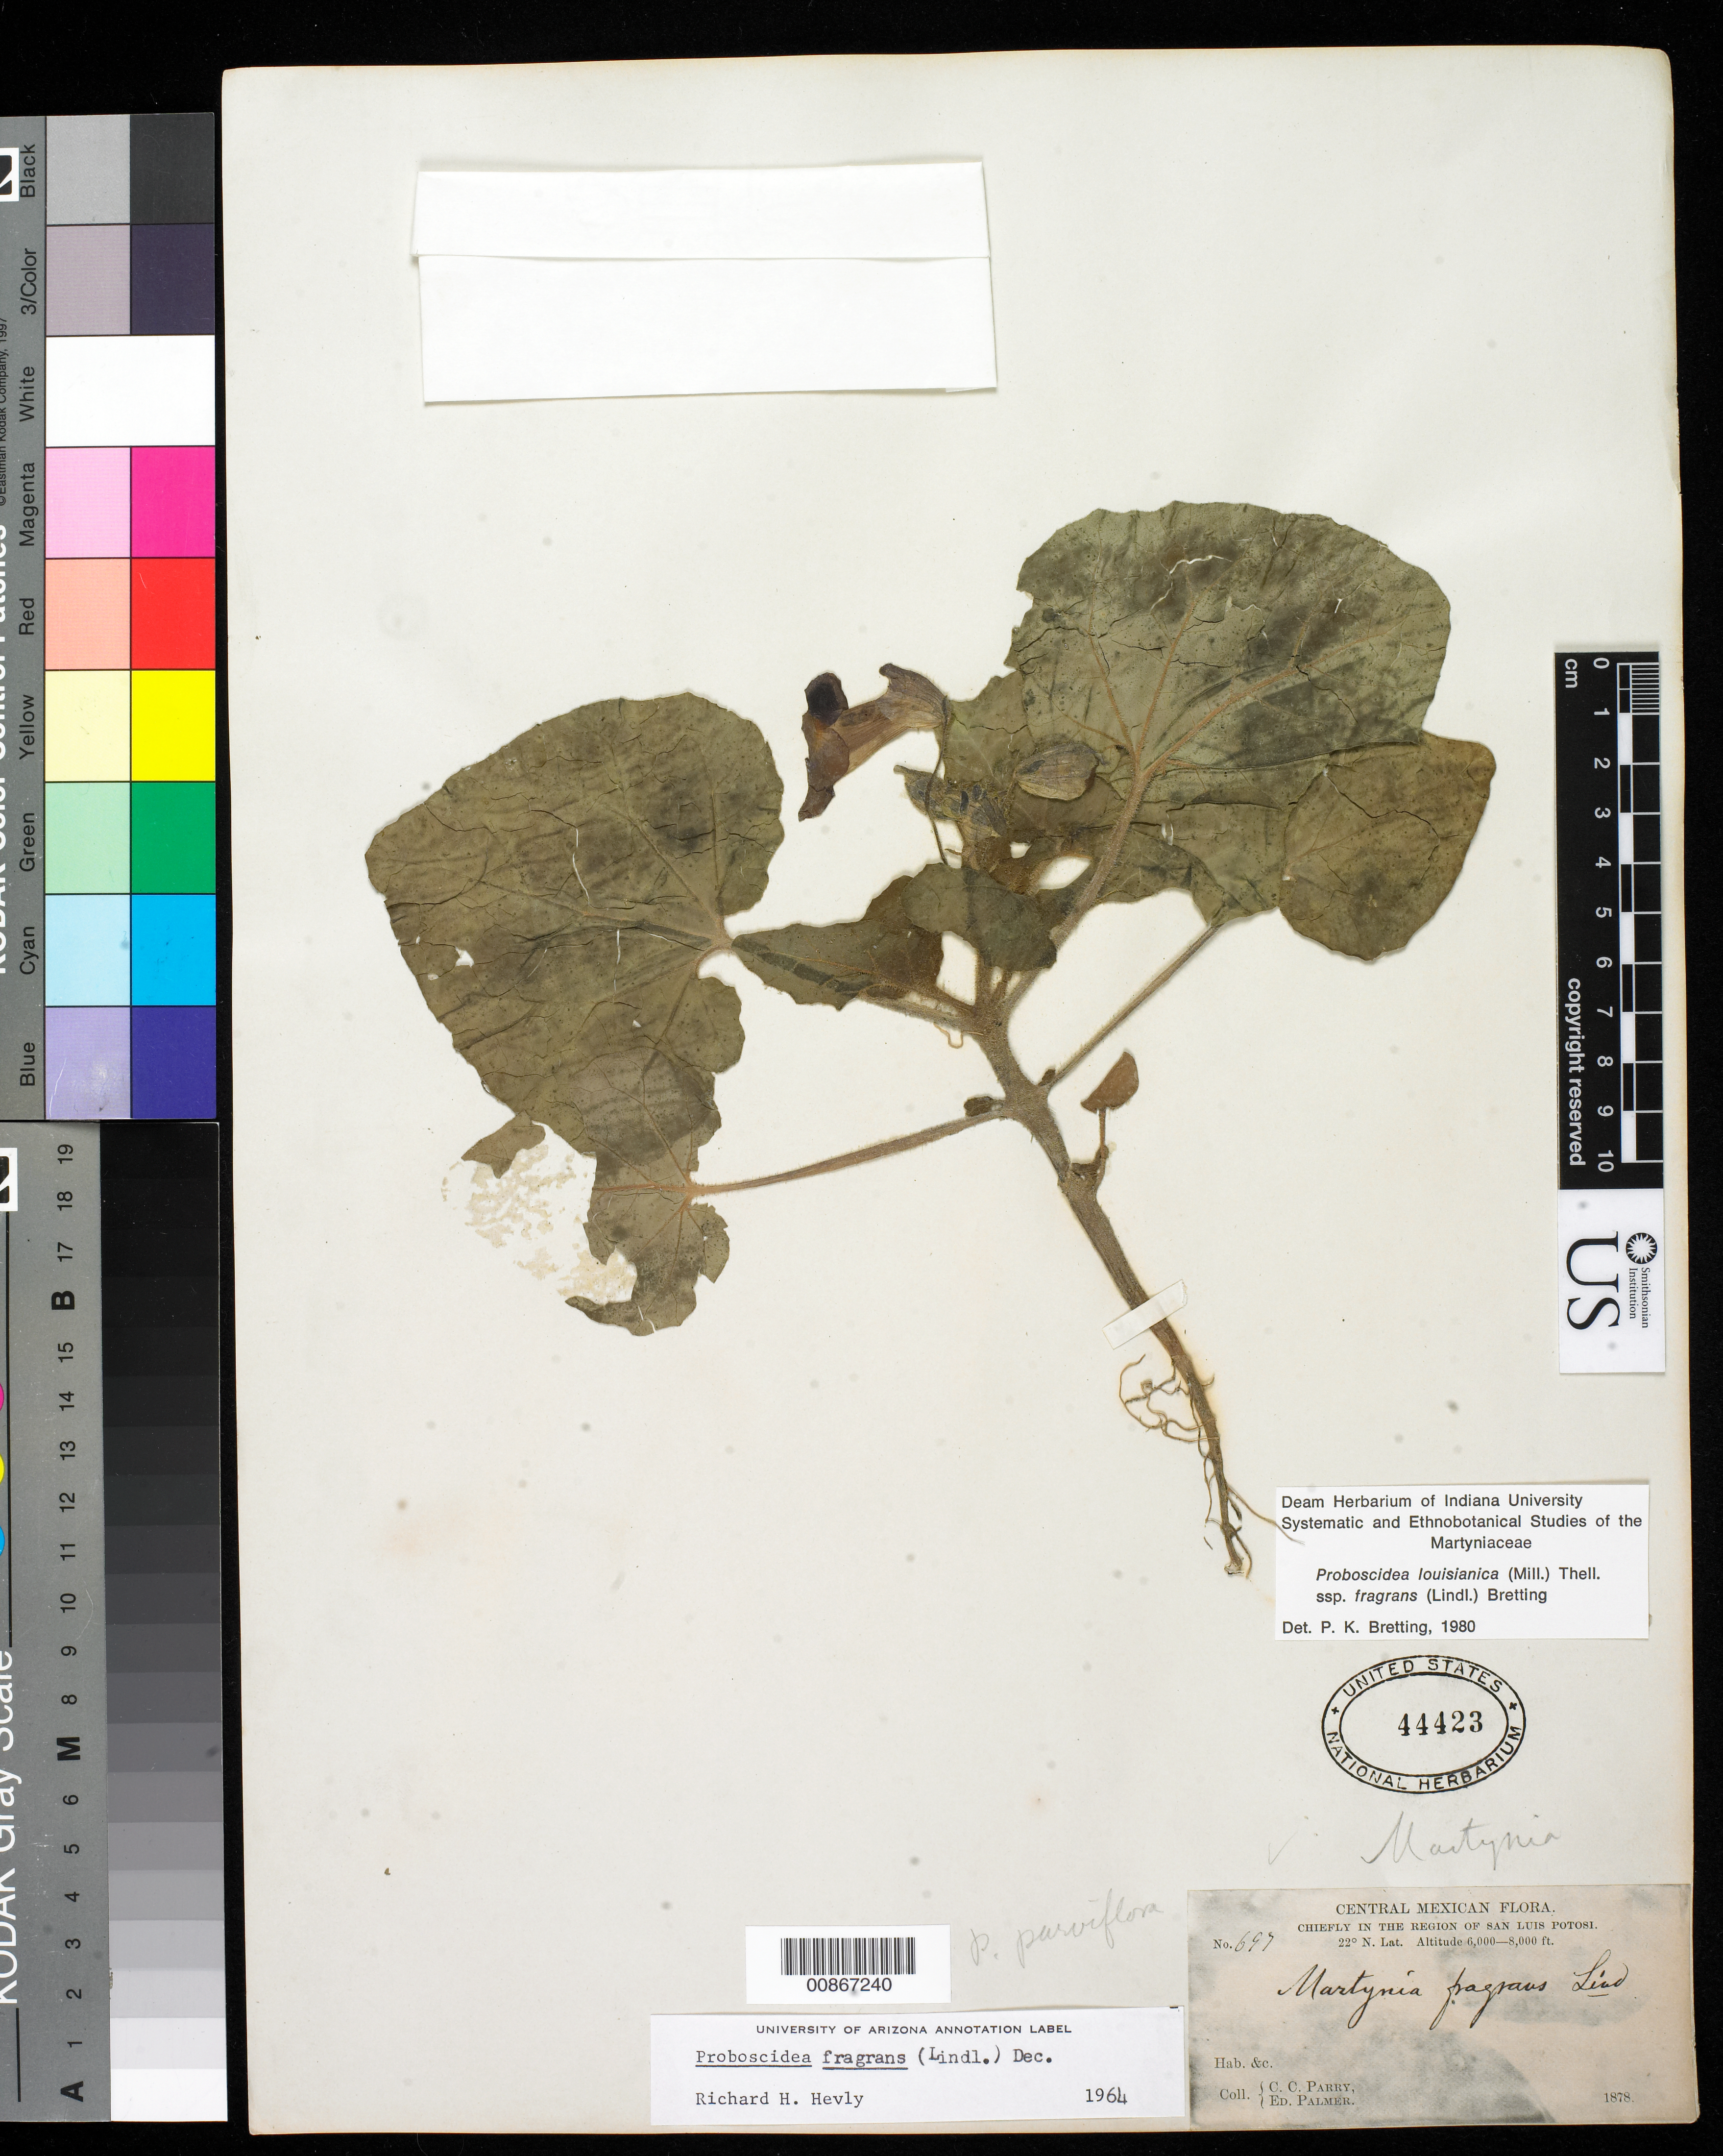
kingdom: Plantae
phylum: Tracheophyta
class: Magnoliopsida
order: Lamiales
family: Martyniaceae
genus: Proboscidea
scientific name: Proboscidea louisianica subsp. fragrans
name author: (Mill.) Thell.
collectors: C. C. Parry & E. Palmer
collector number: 697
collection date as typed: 1878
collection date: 1878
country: Mexico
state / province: San Luis Potosí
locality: Chiefly in the region of San Luis Potosí.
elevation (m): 1829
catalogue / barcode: US 44423